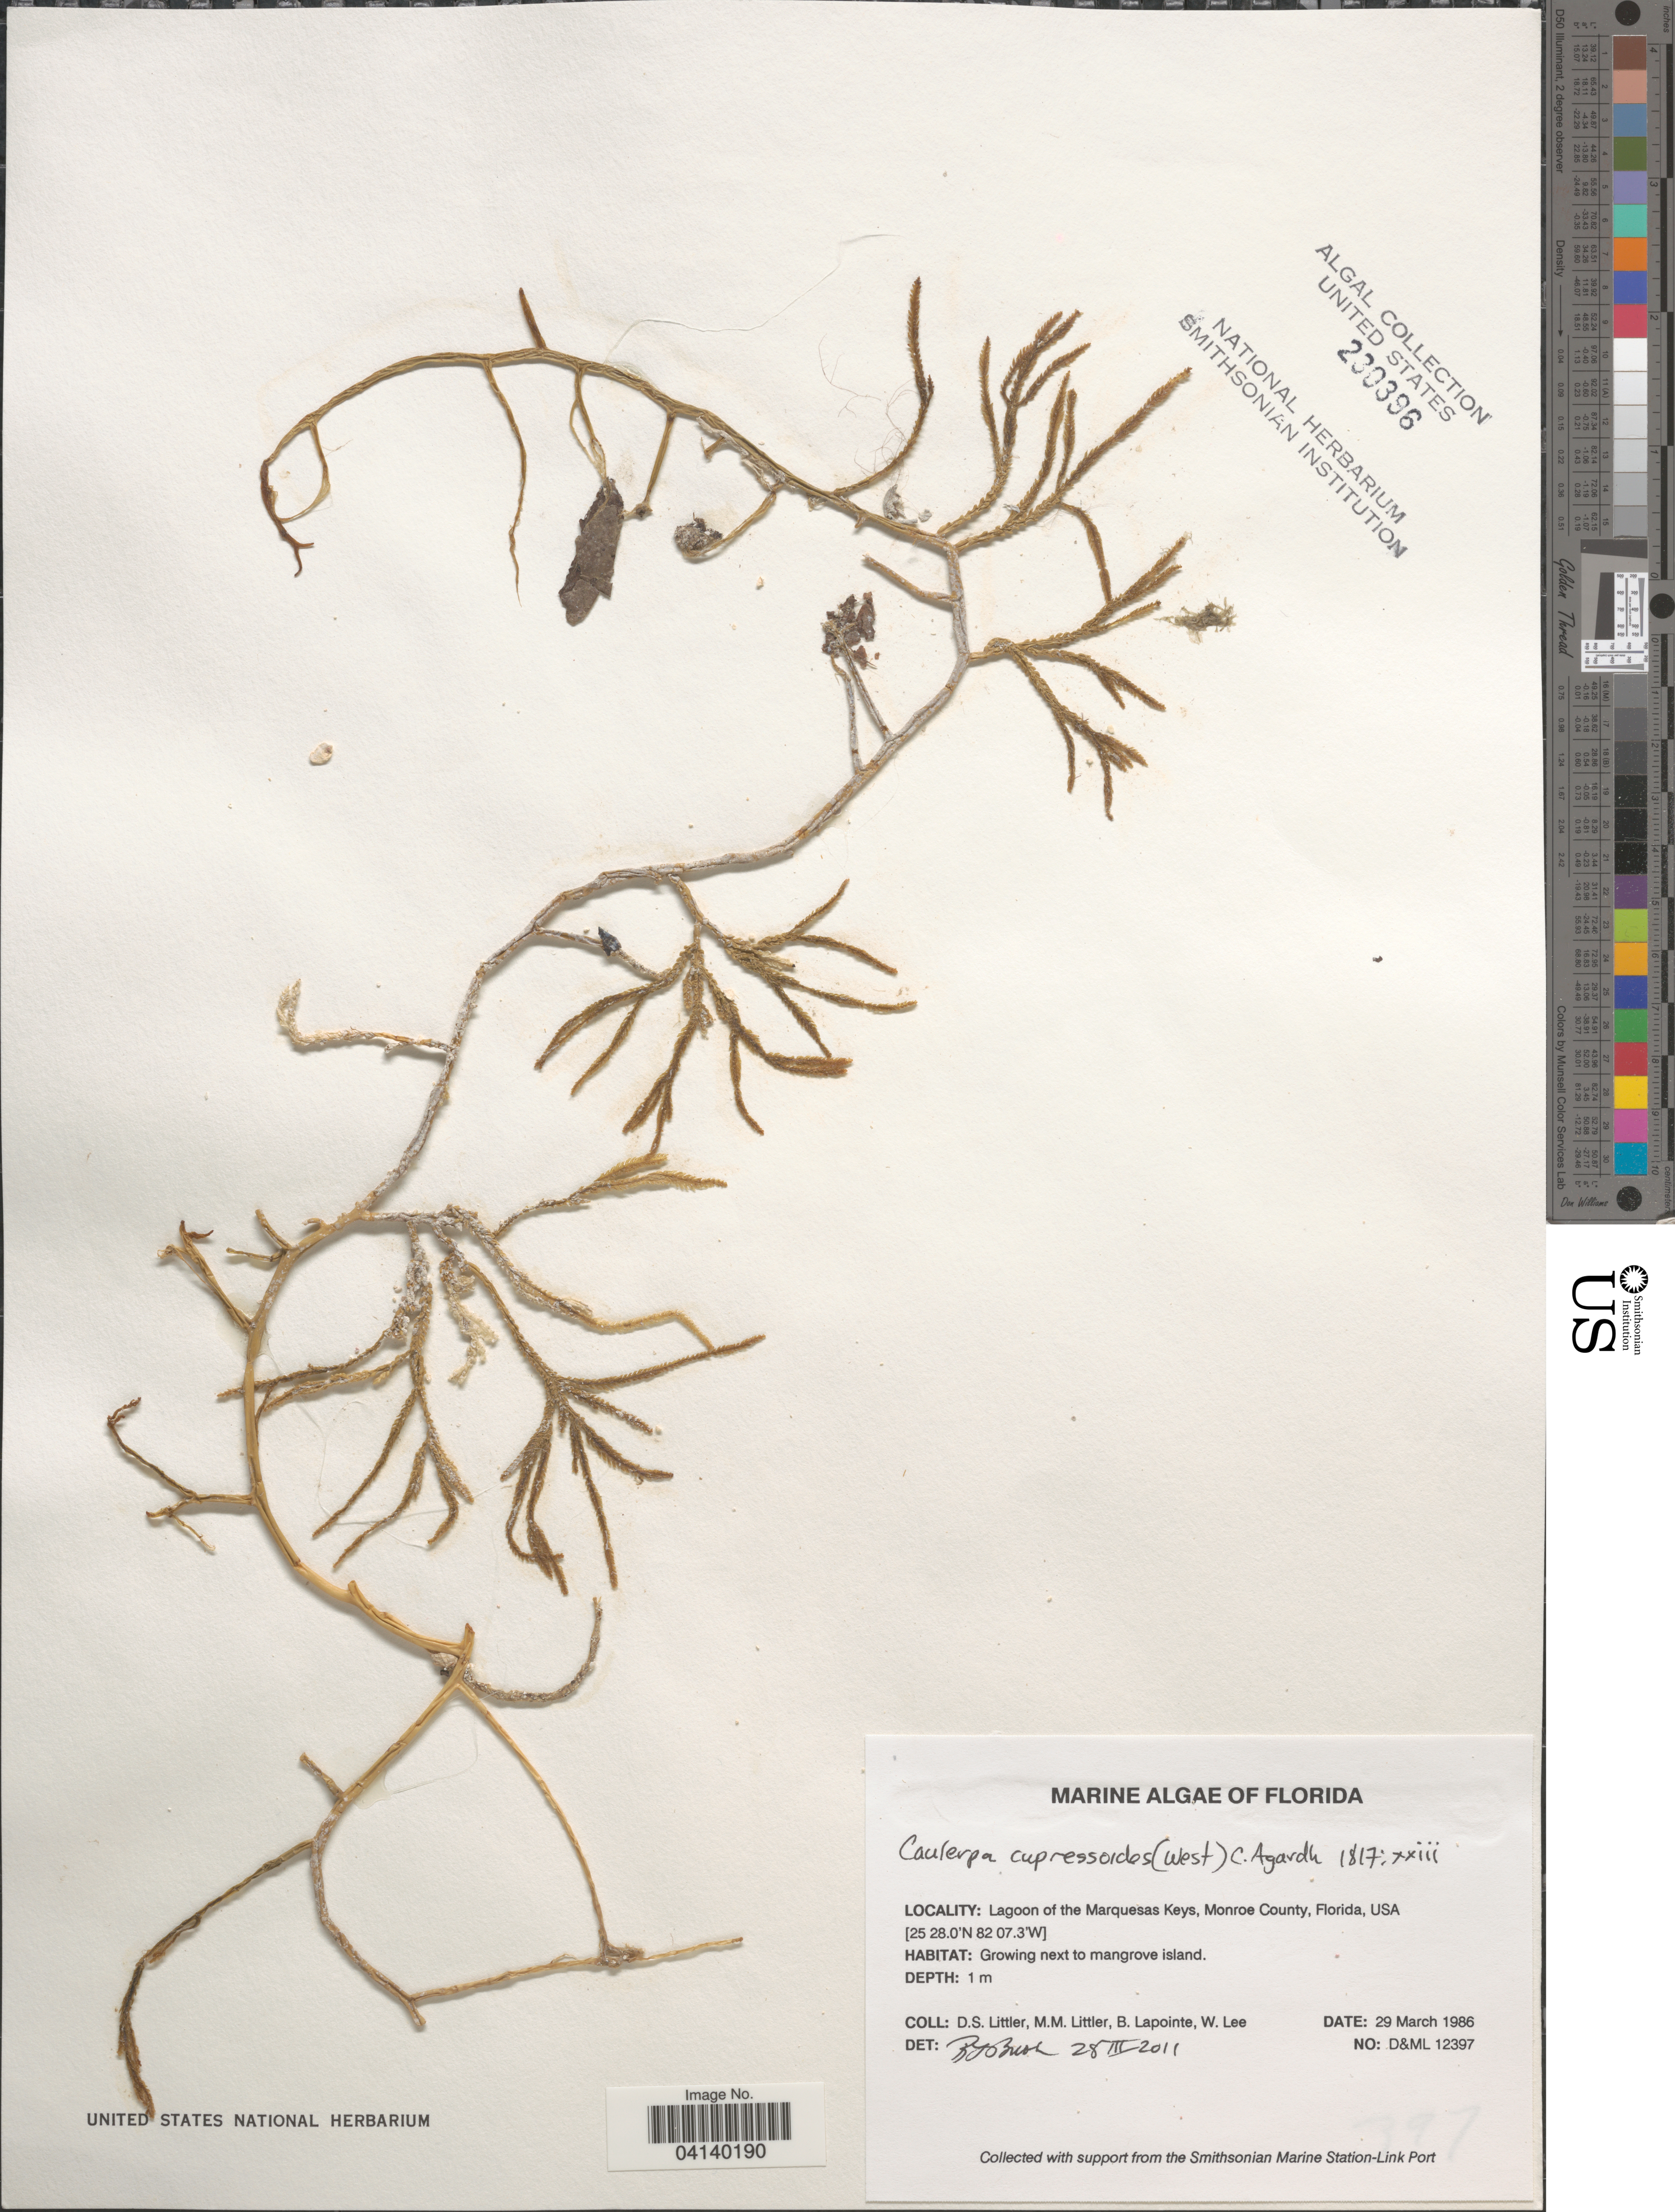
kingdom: Plantae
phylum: Chlorophyta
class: Ulvophyceae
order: Bryopsidales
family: Caulerpaceae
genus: Caulerpa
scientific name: Caulerpa cupressoides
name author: (Vahl) C. Agardh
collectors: D. S. Littler, B. Lapointe & W. Lee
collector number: D&ML12397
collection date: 1986-03-29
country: United States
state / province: Florida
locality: Lagoon of the Marquesas Keys, Monroe County.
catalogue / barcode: US 230396